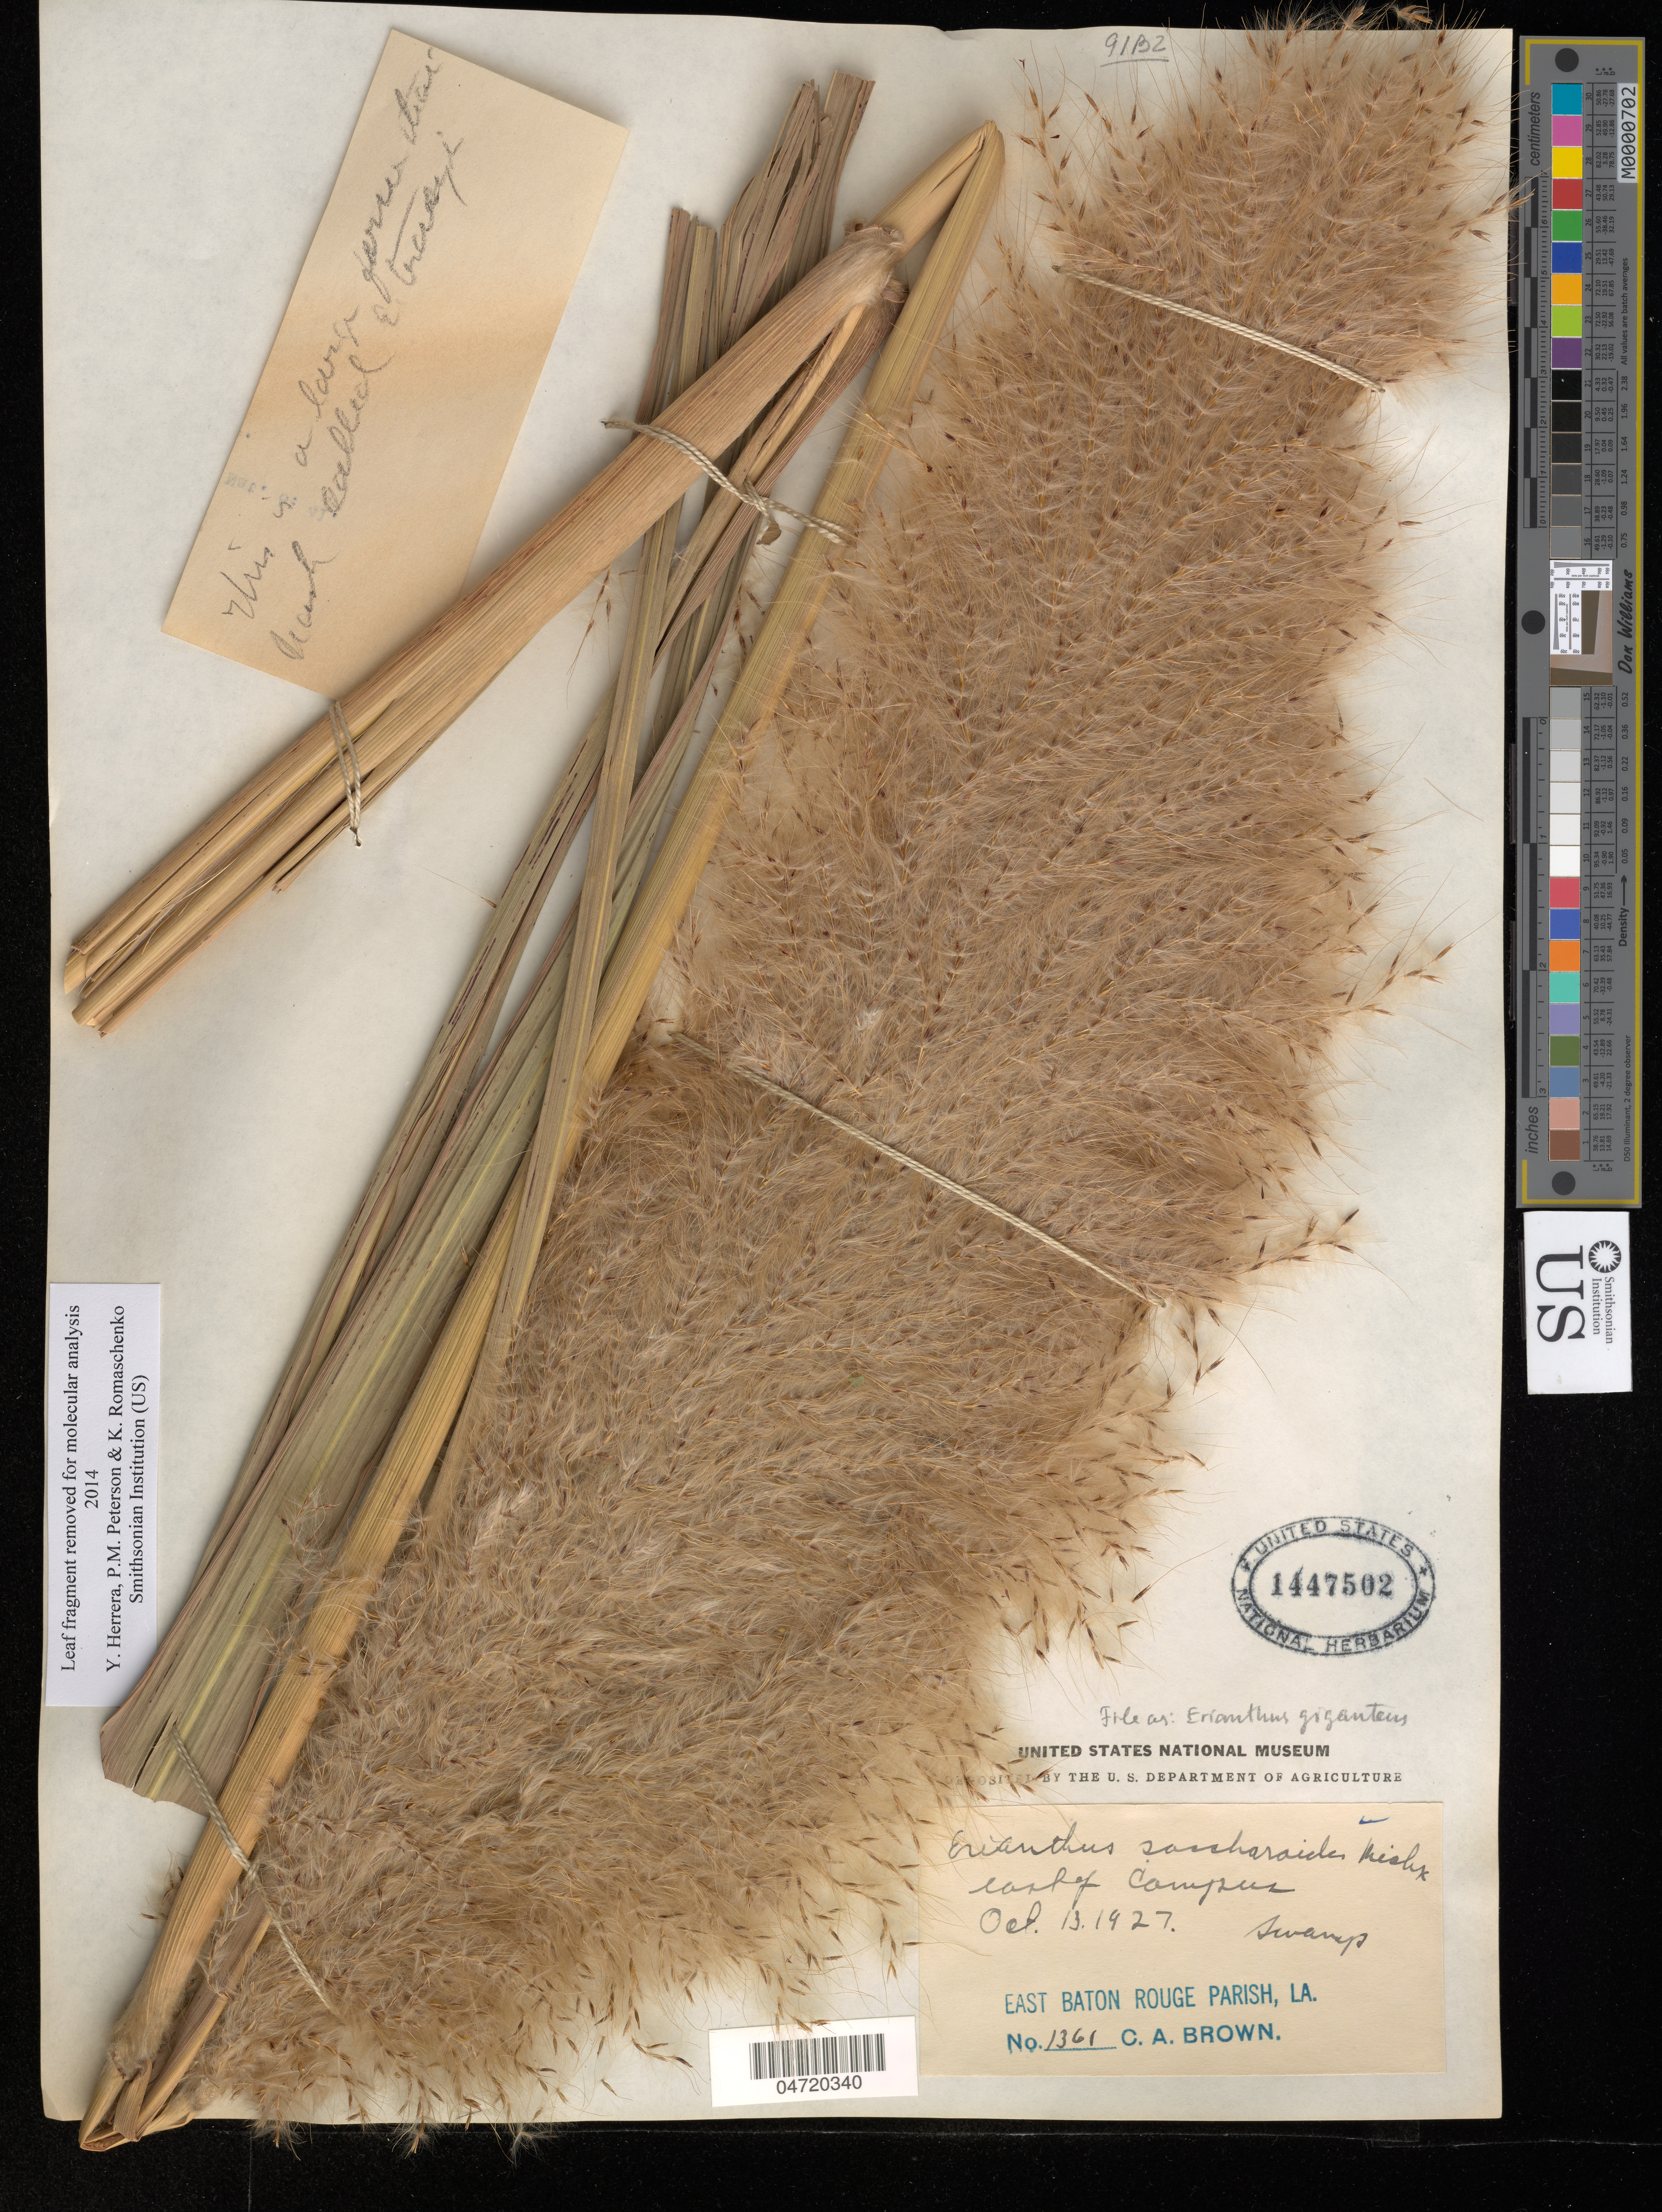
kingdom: Plantae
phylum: Tracheophyta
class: Liliopsida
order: Poales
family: Poaceae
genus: Erianthus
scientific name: Erianthus giganteus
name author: (Walter) P. Beauv.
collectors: C. A. Brown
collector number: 1361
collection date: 1927-10-13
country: United States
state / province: Louisiana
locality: East Baton Rouge Parish. East of Campus.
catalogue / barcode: US 1447502